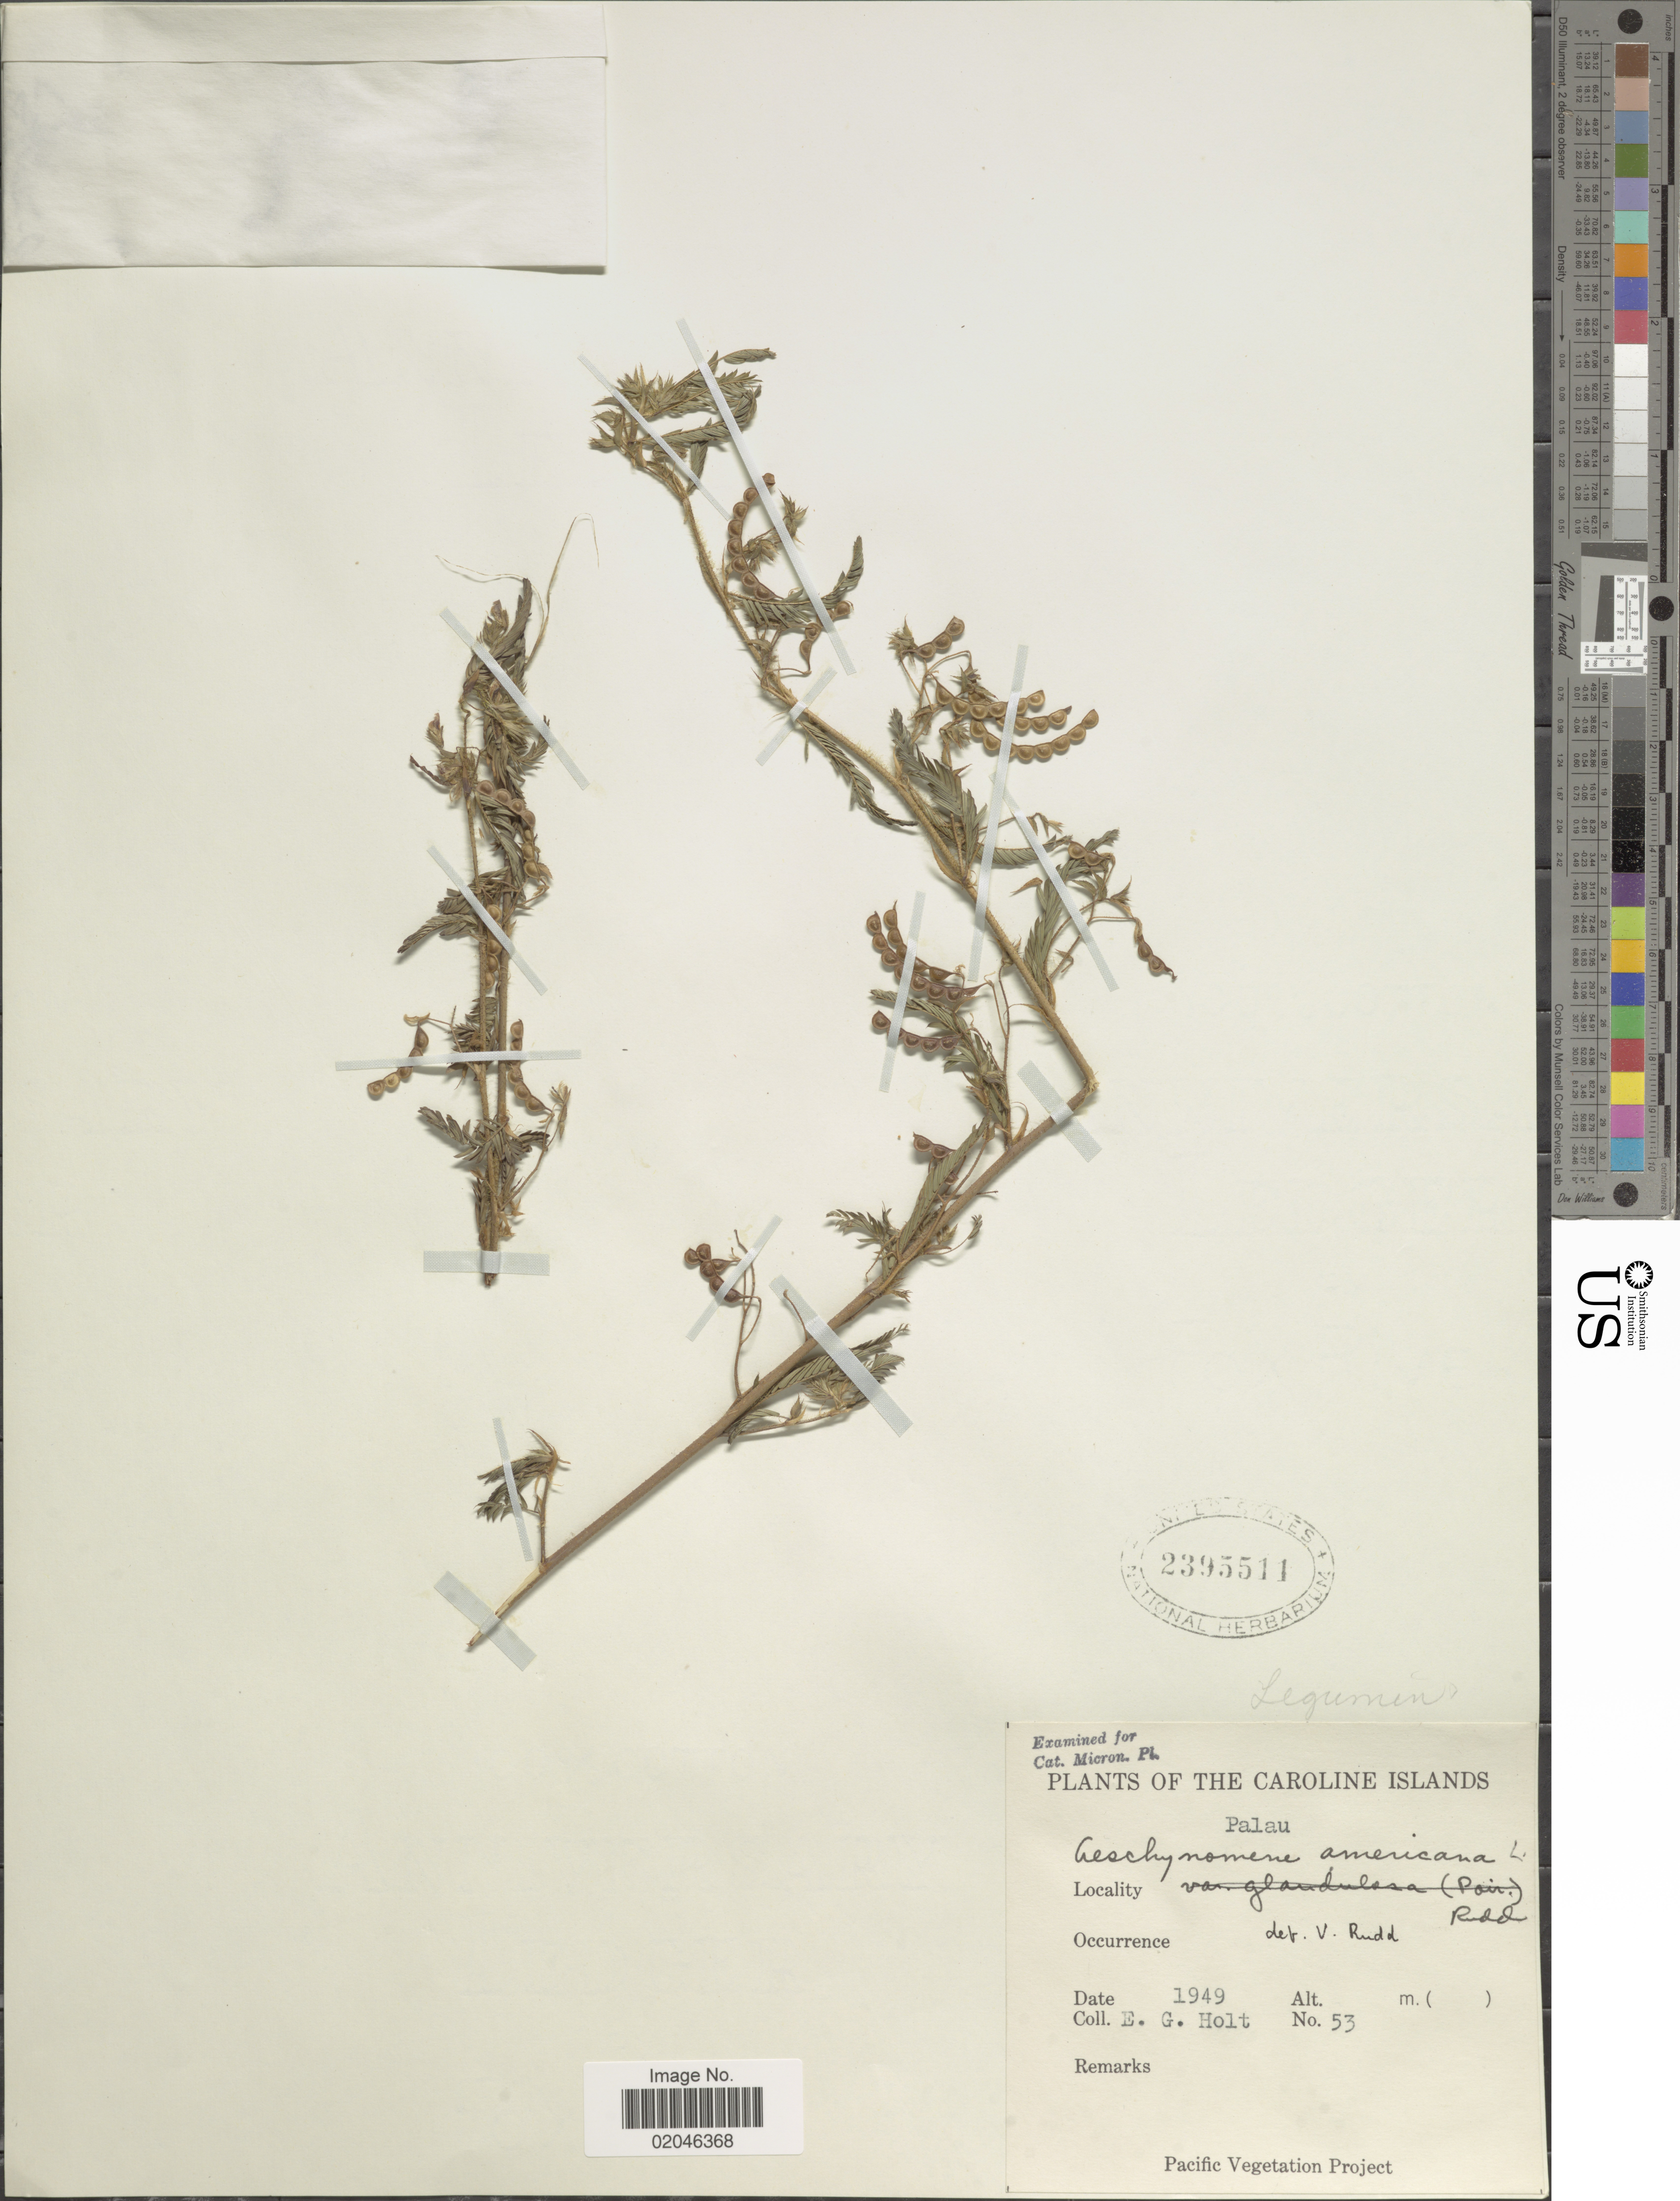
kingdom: Plantae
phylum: Tracheophyta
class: Magnoliopsida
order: Fabales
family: Fabaceae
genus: Aeschynomene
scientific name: Aeschynomene americana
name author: L.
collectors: E. G. Holt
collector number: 53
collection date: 1949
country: Palau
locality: Caroline Islands. Palau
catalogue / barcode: US 2395511